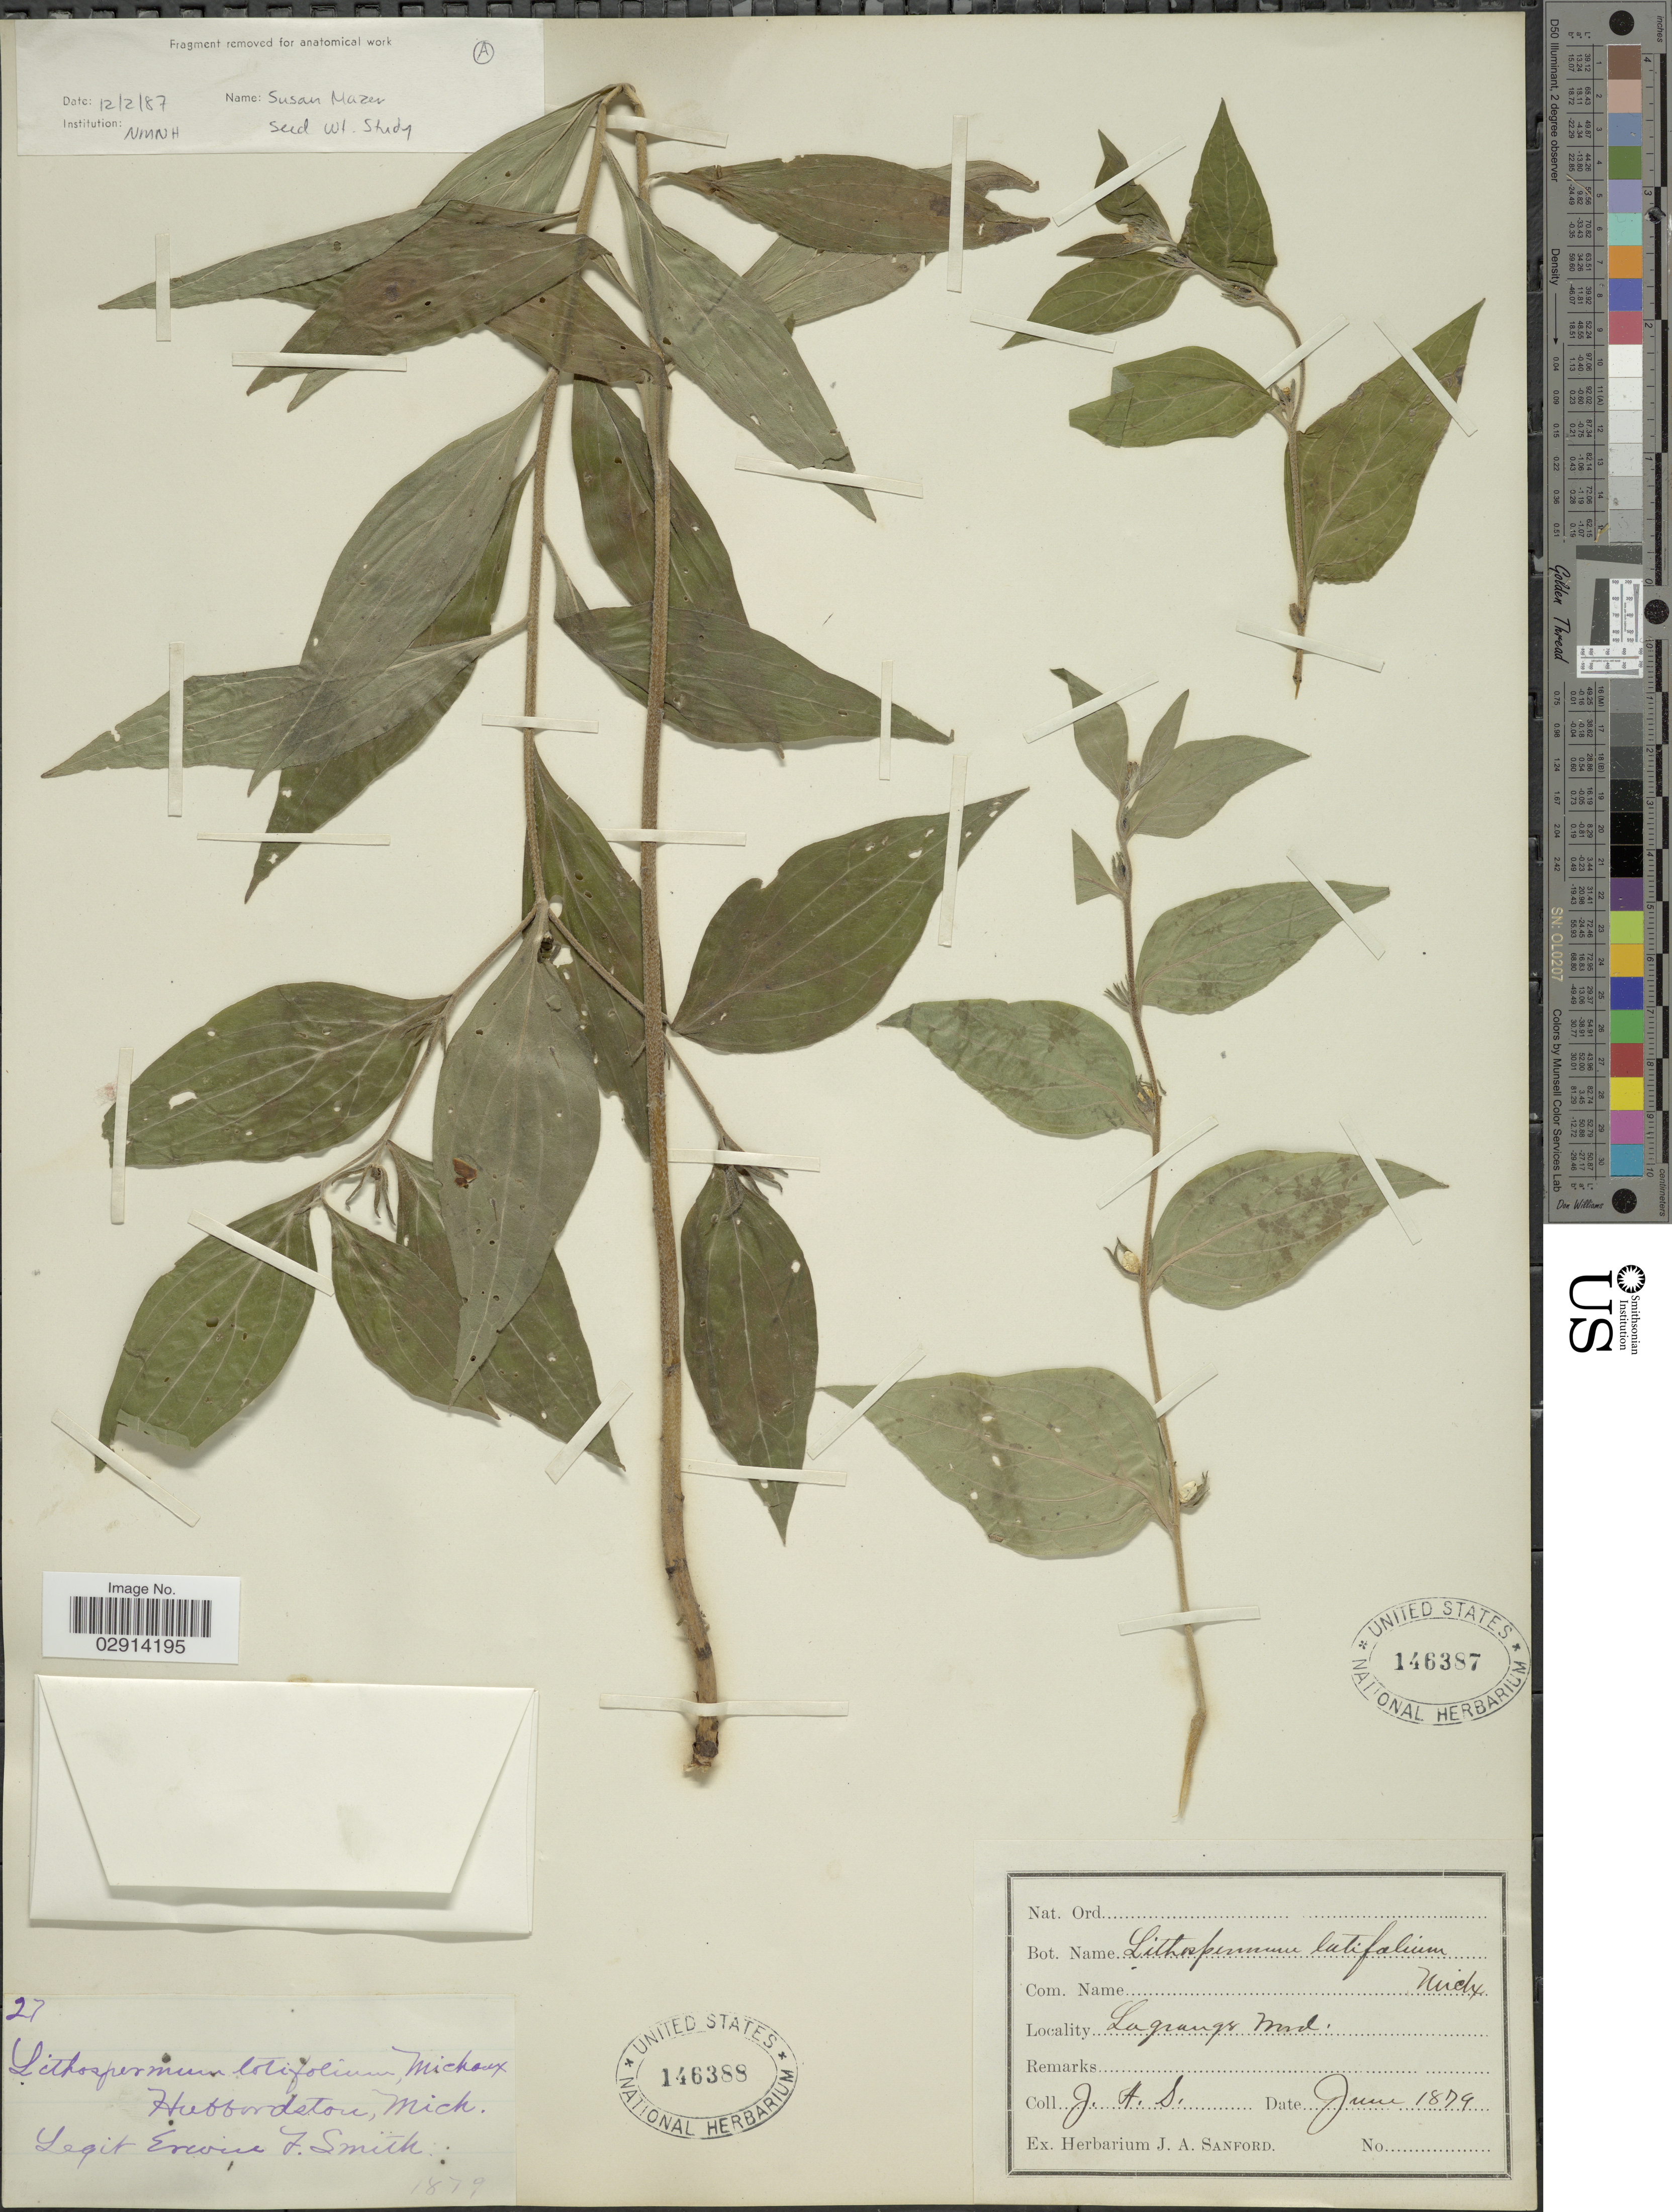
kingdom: Plantae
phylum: Tracheophyta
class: Magnoliopsida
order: Boraginales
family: Boraginaceae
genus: Lithospermum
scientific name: Lithospermum latifolium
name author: Michx.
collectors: E. F. Smith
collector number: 27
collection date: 1879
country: United States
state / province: Michigan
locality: Hubbordston, Mich.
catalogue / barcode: US 146388-2